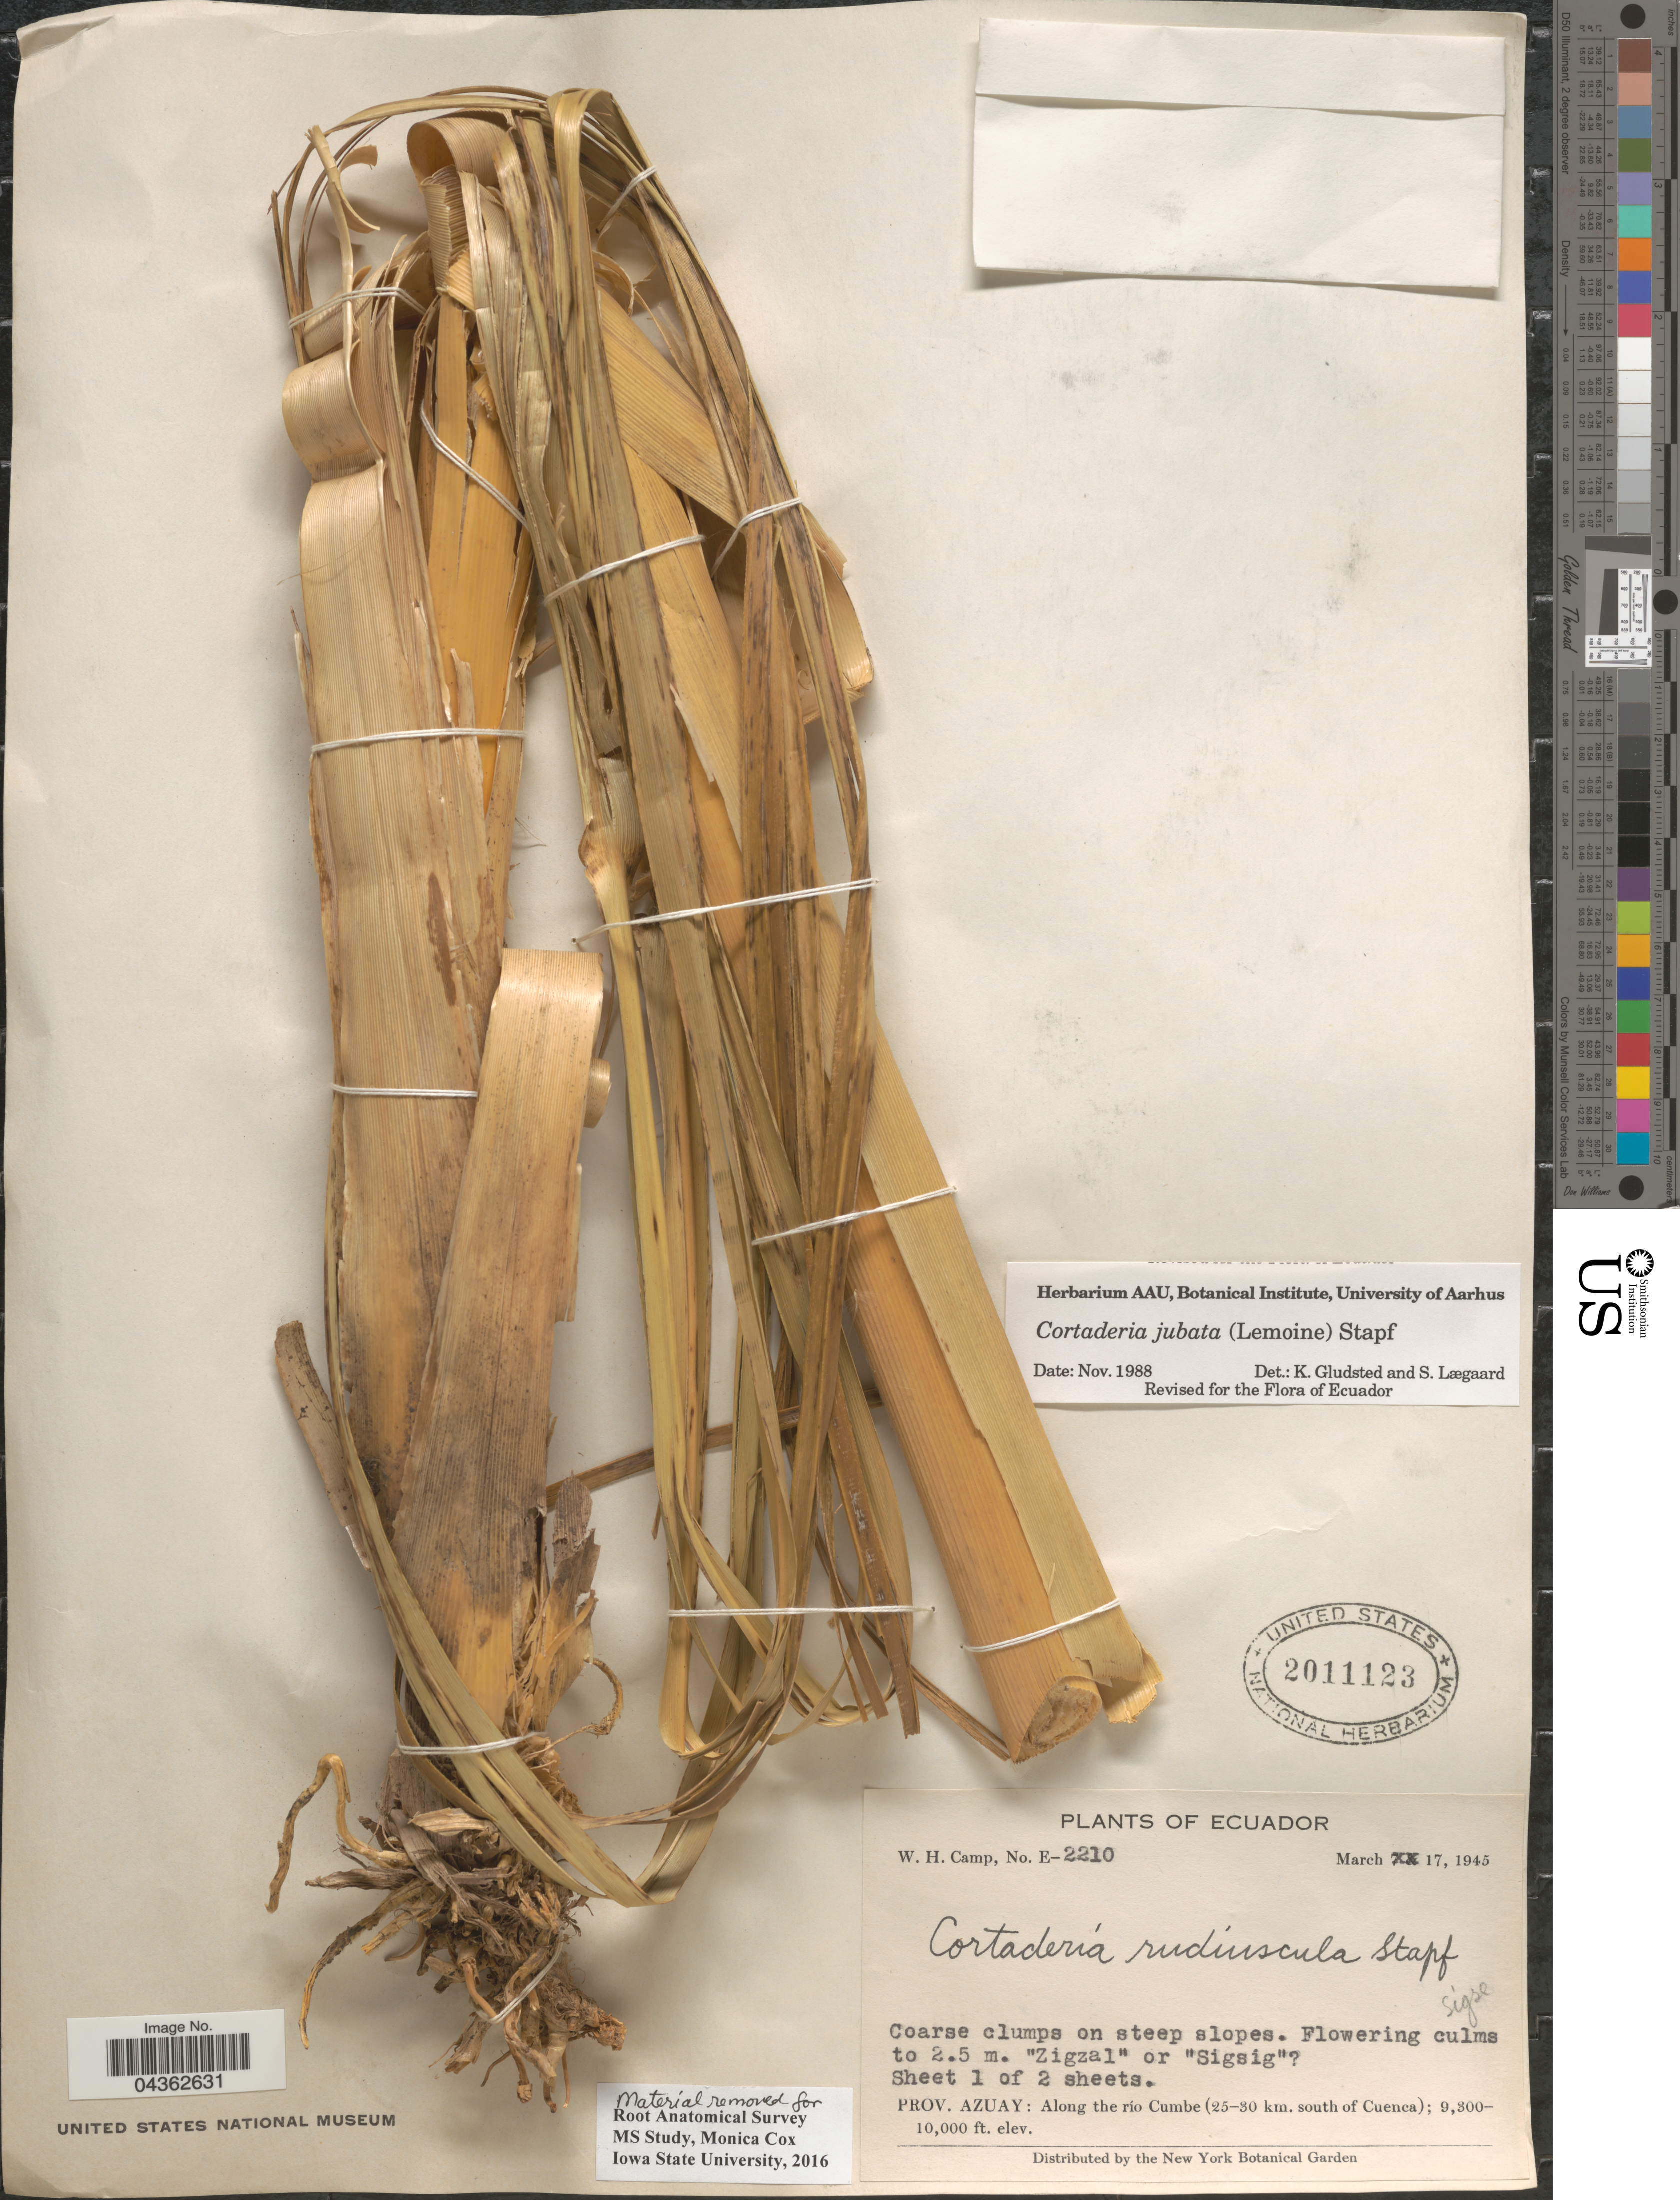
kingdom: Plantae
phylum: Tracheophyta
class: Liliopsida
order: Poales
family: Poaceae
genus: Cortaderia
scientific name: Cortaderia jubata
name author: (Lemoine) Stapf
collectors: W. H. Camp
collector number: E-2210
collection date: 1945-03-17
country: Ecuador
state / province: Azuay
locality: Along the río Cumbe (25-30 km. south of Cuenca).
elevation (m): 2835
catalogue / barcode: US 2011123